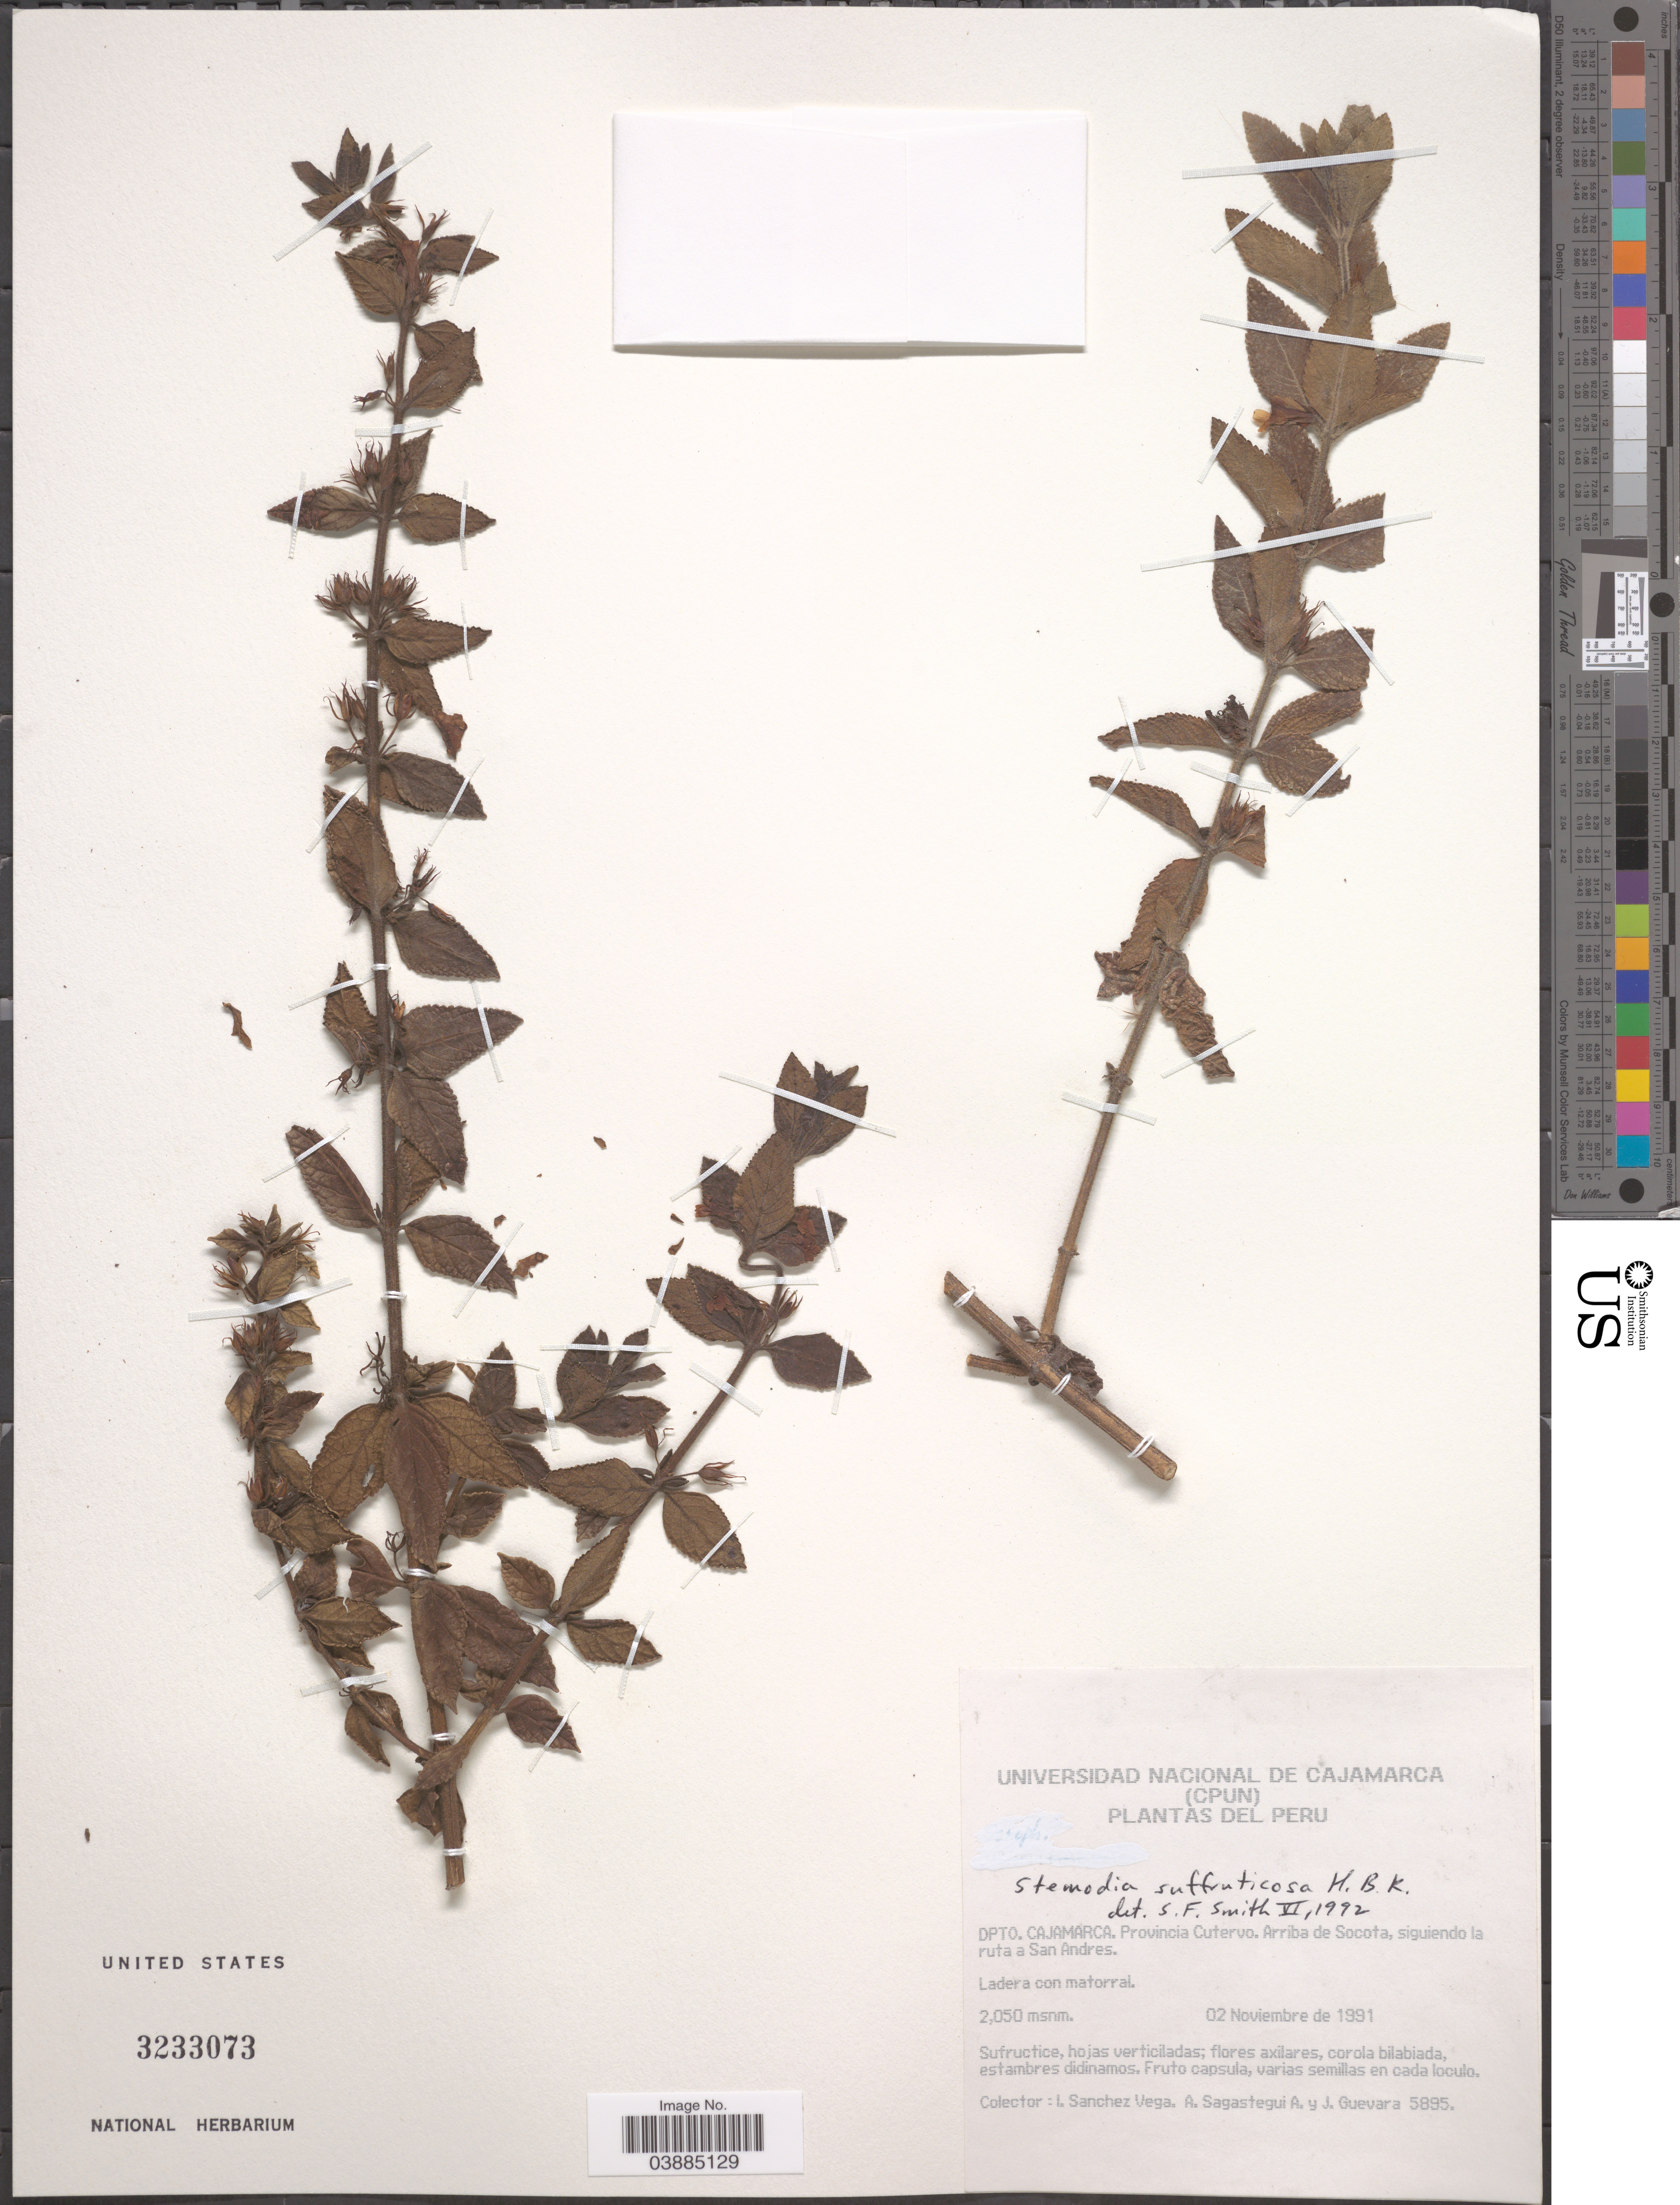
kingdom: Plantae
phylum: Tracheophyta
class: Magnoliopsida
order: Lamiales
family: Plantaginaceae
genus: Stemodia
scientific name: Stemodia suffruticosa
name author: Kunth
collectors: I. Sánchez Vega, A. Sagástegui A. & J. Guevara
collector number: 5895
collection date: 1991-11-02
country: Peru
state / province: Cajamarca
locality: Dpto. Cajamarca. Provincia Cutervo. Arriba de Socoto, siguiendo la ruta a San Andres.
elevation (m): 2050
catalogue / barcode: US 3233073